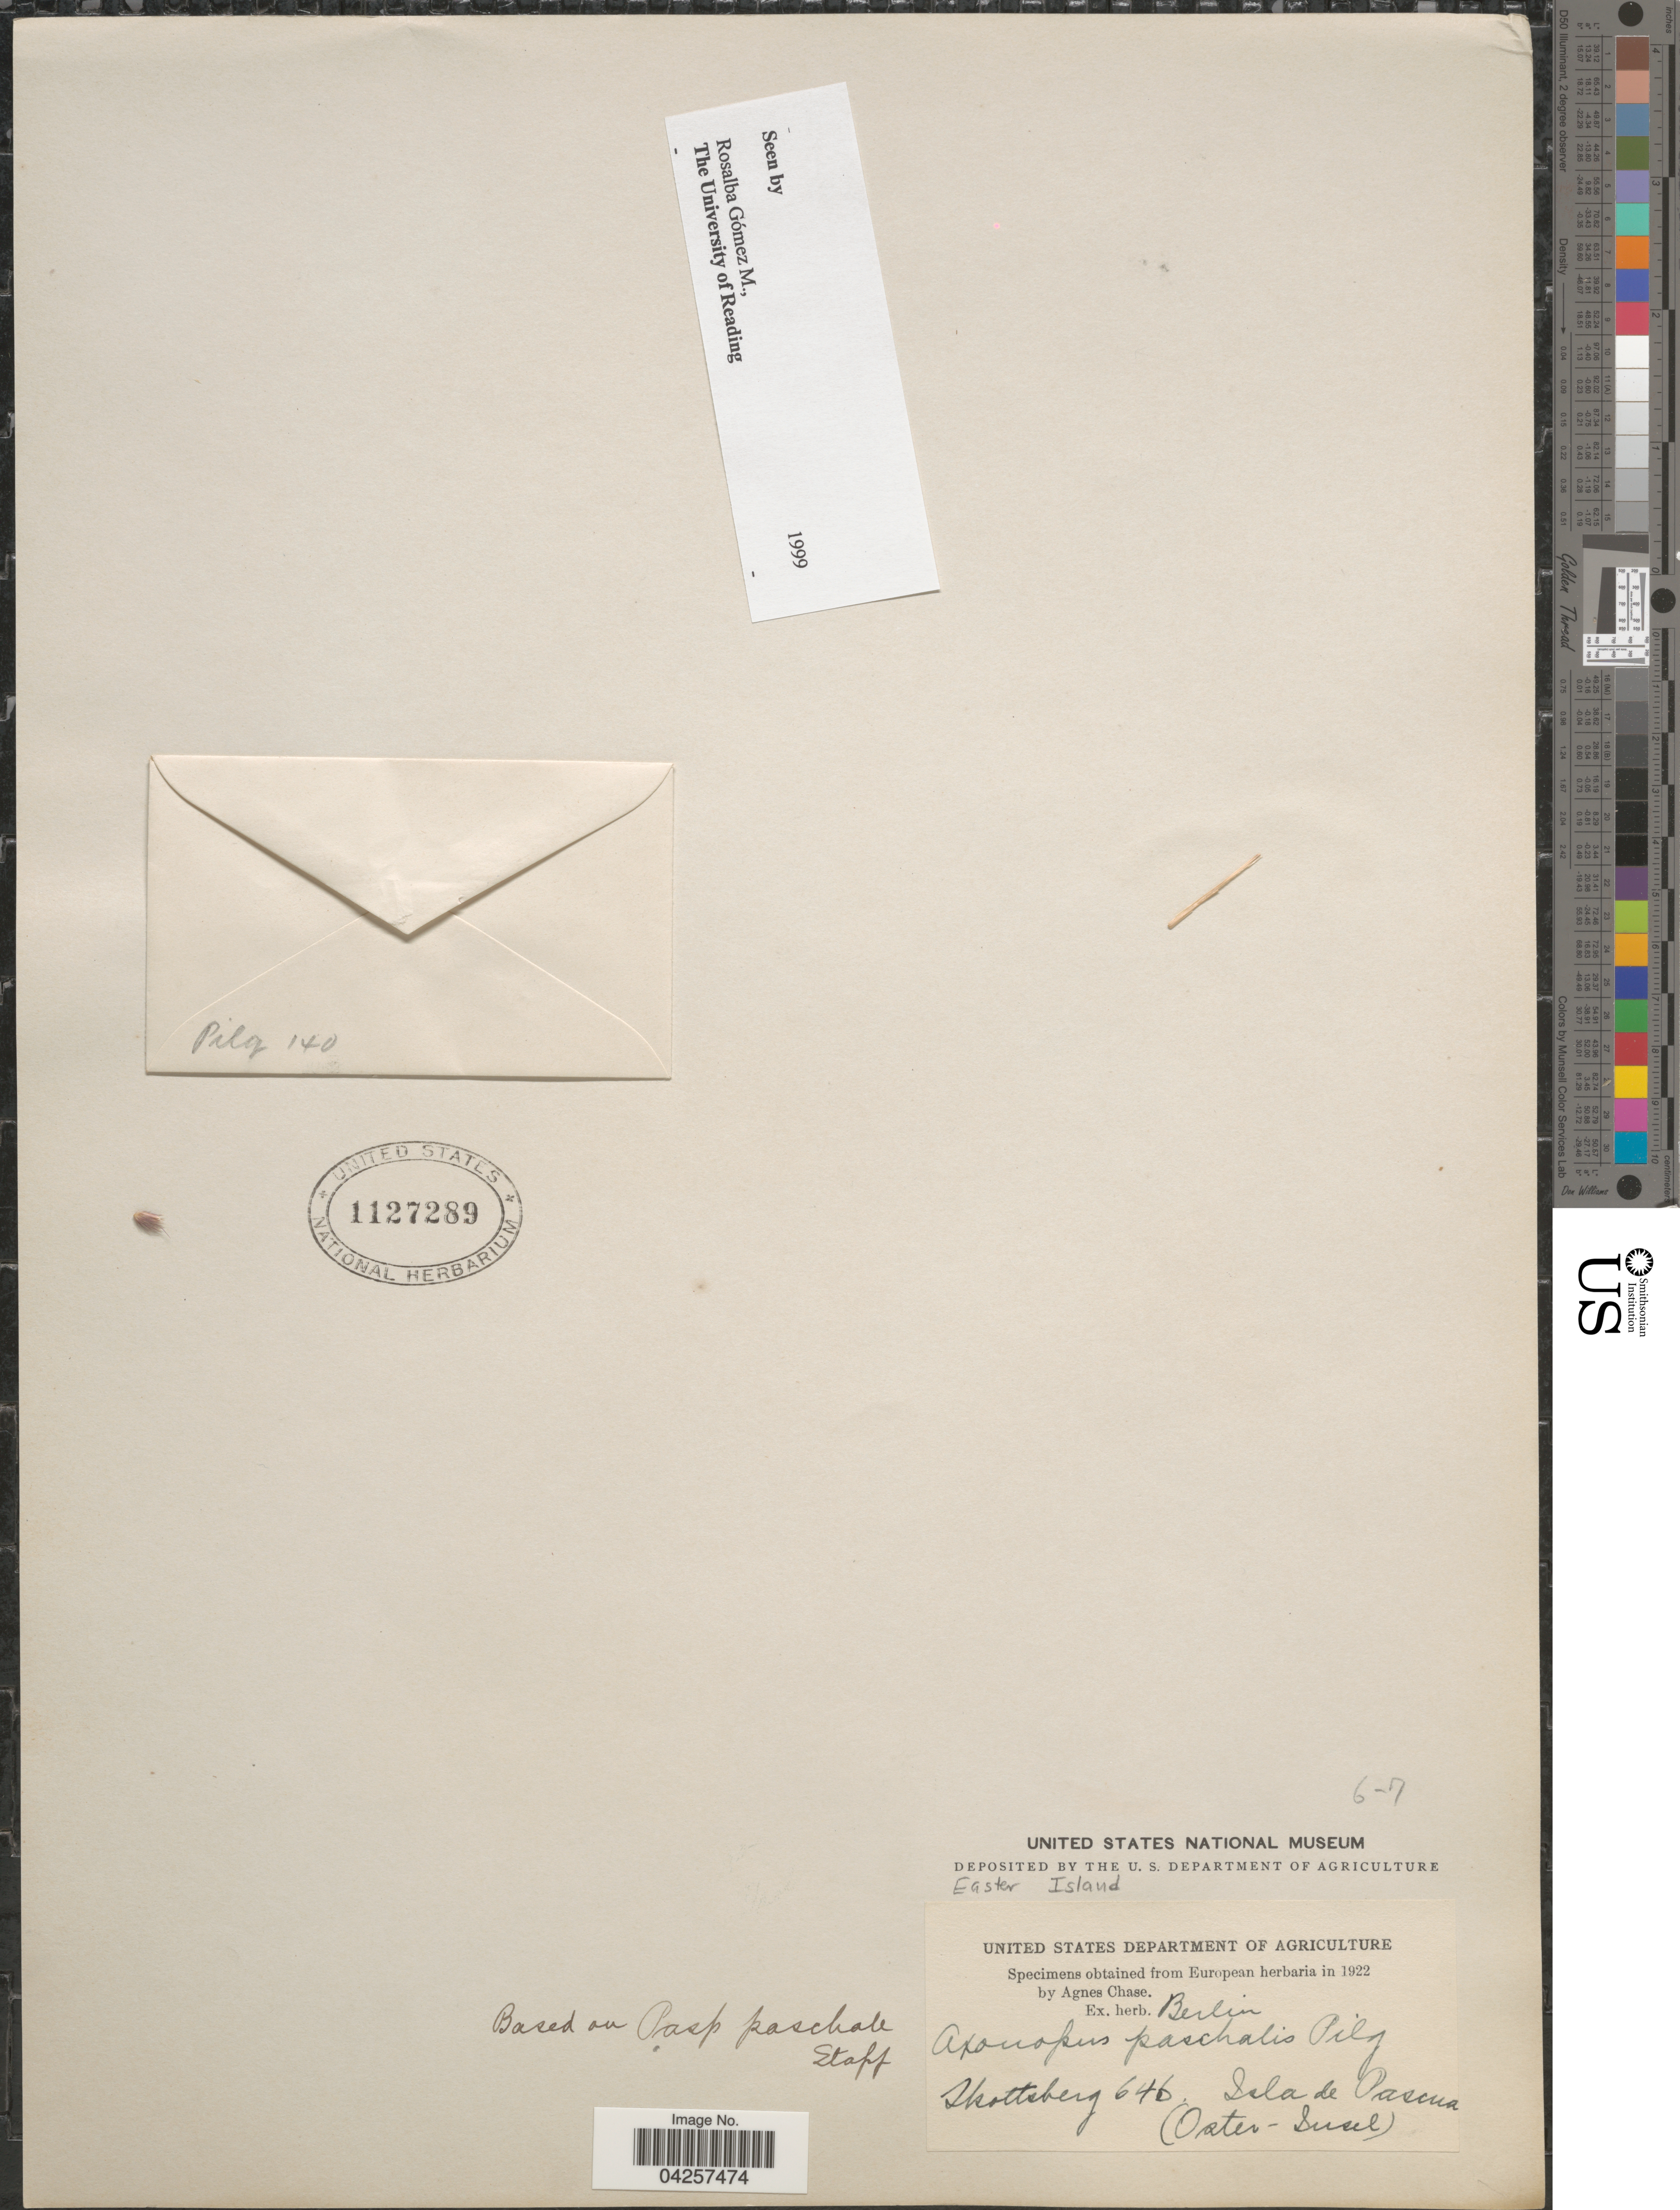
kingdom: Plantae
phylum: Tracheophyta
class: Liliopsida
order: Poales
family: Poaceae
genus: Axonopus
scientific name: Axonopus paschalis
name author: (Stapf) Pilg.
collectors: Skottsberg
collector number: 646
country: Chile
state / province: Valparaíso (V)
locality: Easter Island. Isla de Pascua. (Oster-Insel).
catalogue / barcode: US 1127289